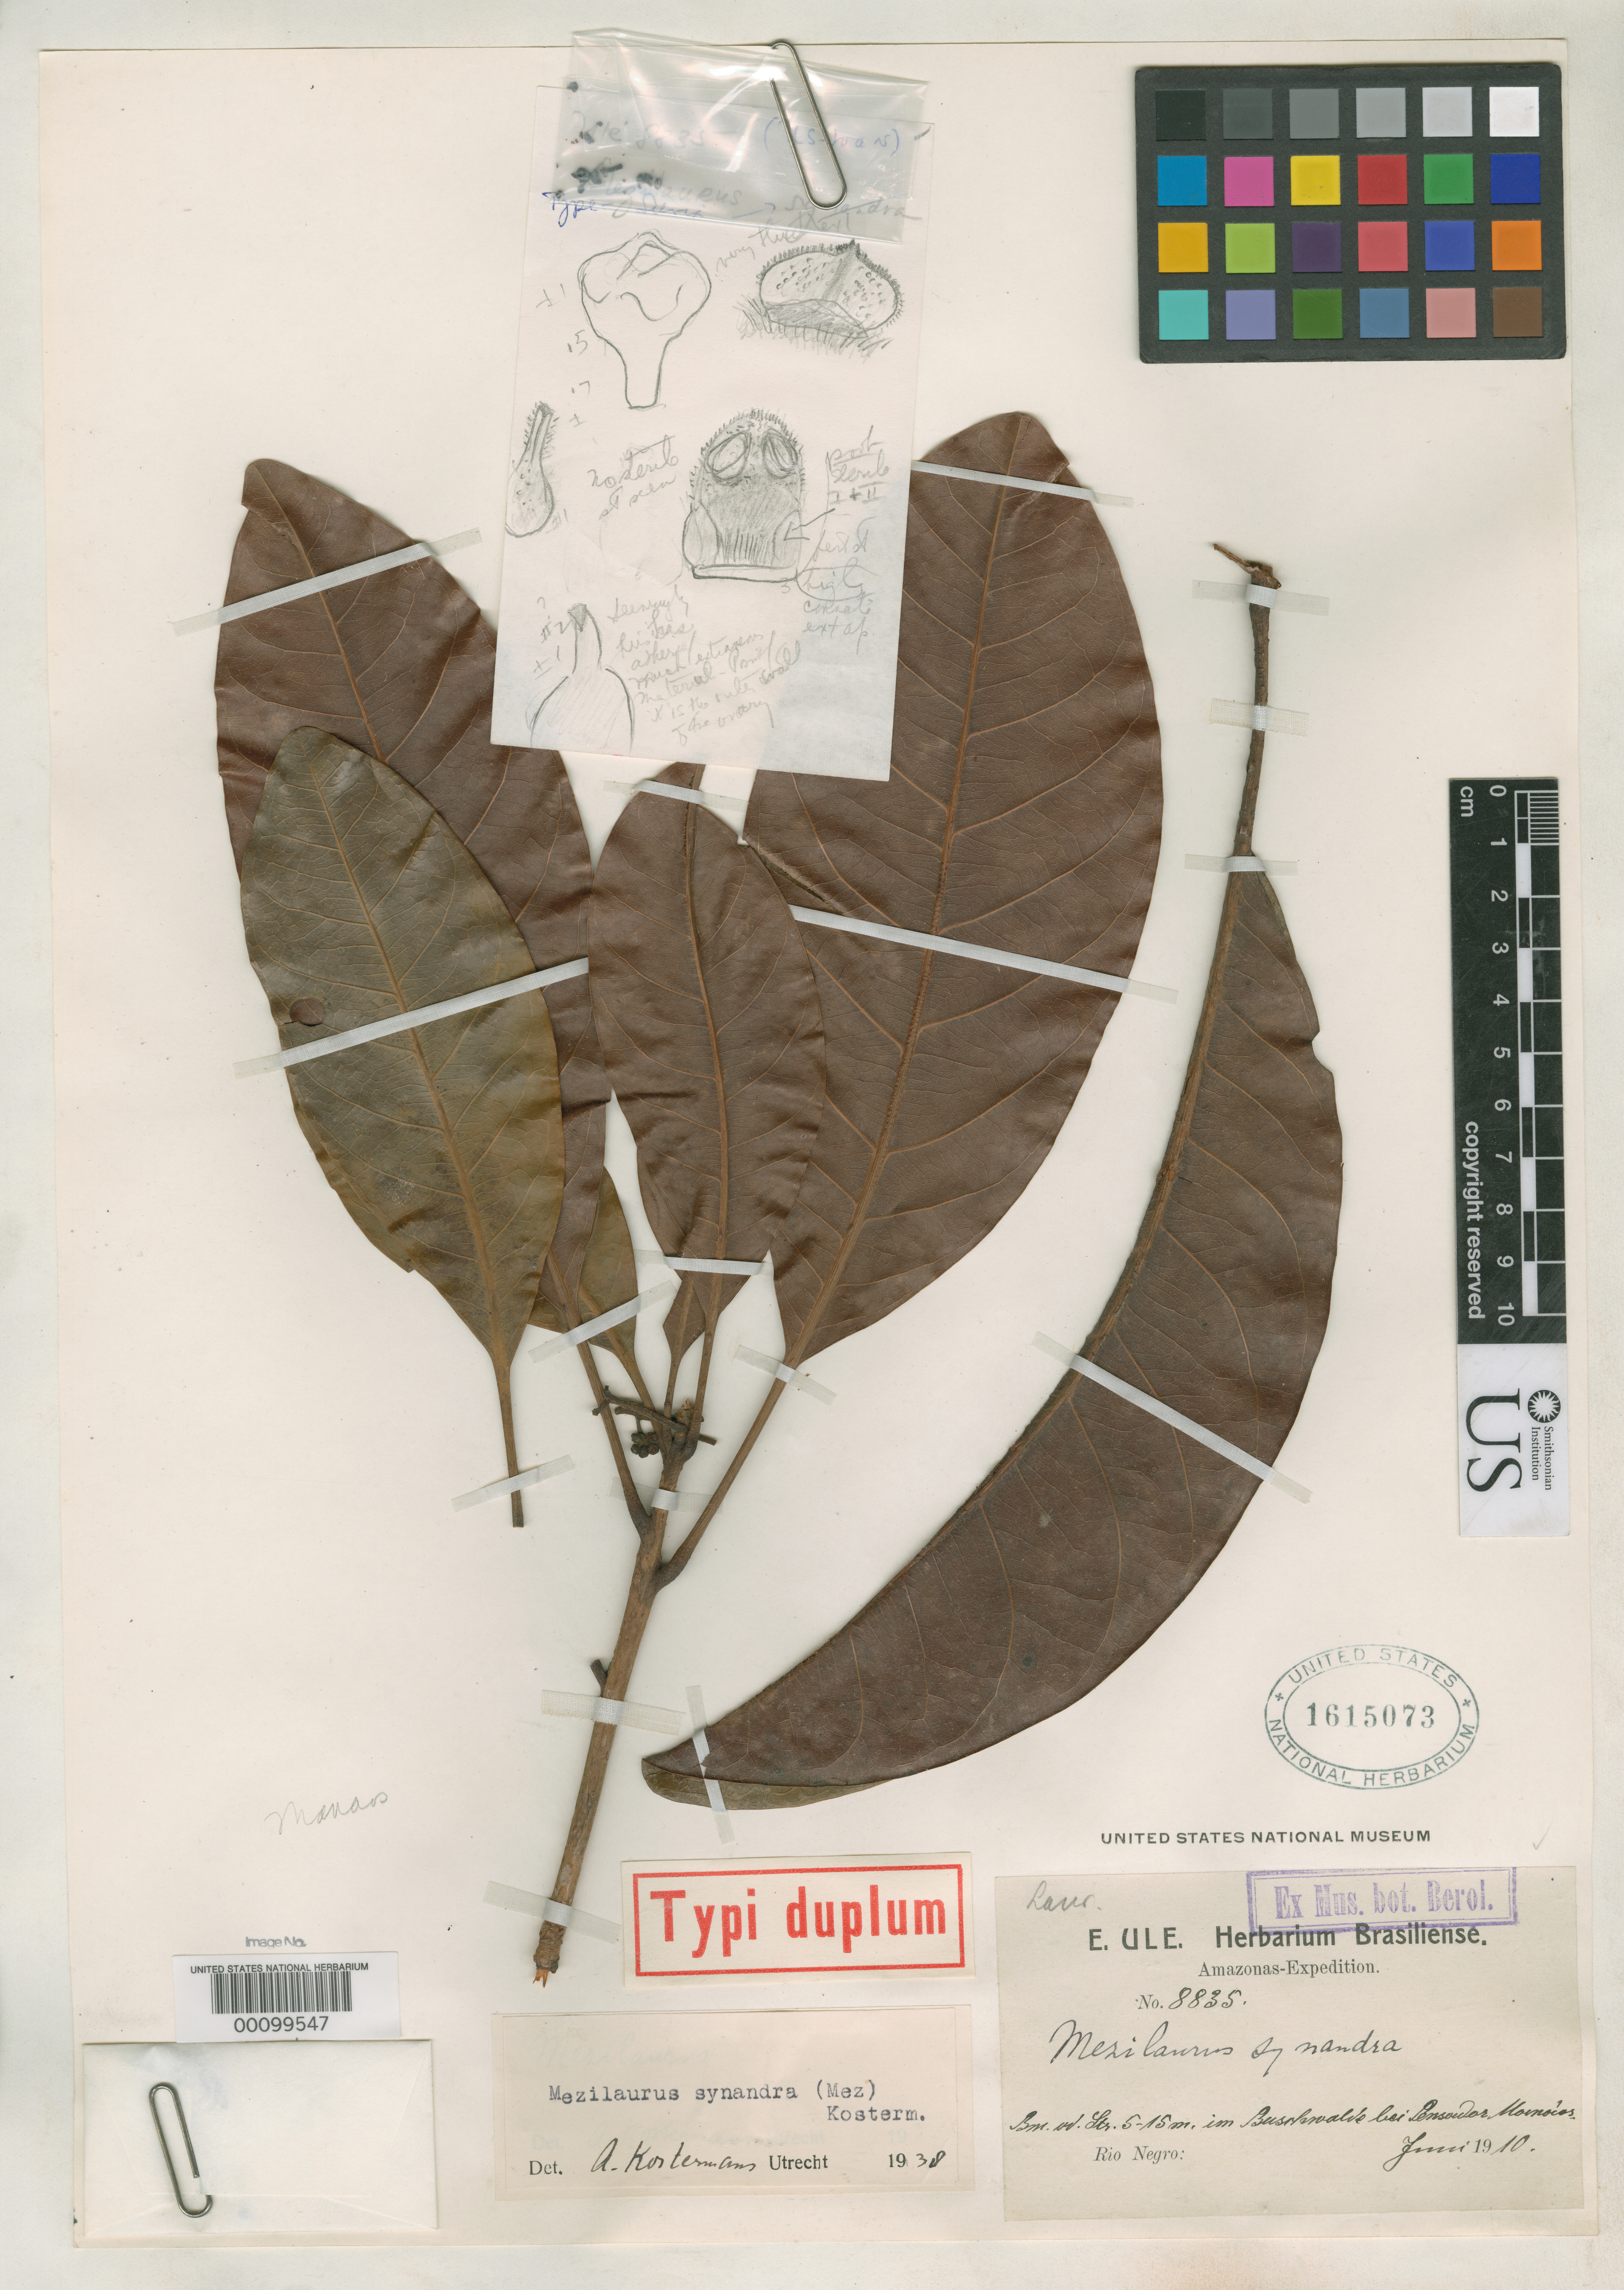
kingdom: Plantae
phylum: Tracheophyta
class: Magnoliopsida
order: Laurales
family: Lauraceae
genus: Silvia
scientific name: Silvia synandra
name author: Mez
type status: Isotype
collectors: E. H. Ule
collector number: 8835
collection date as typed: Jun 1910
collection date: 1910-06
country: Brazil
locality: Rio Negro, in Buschwald bei Pensados Manaos.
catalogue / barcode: US 1615073